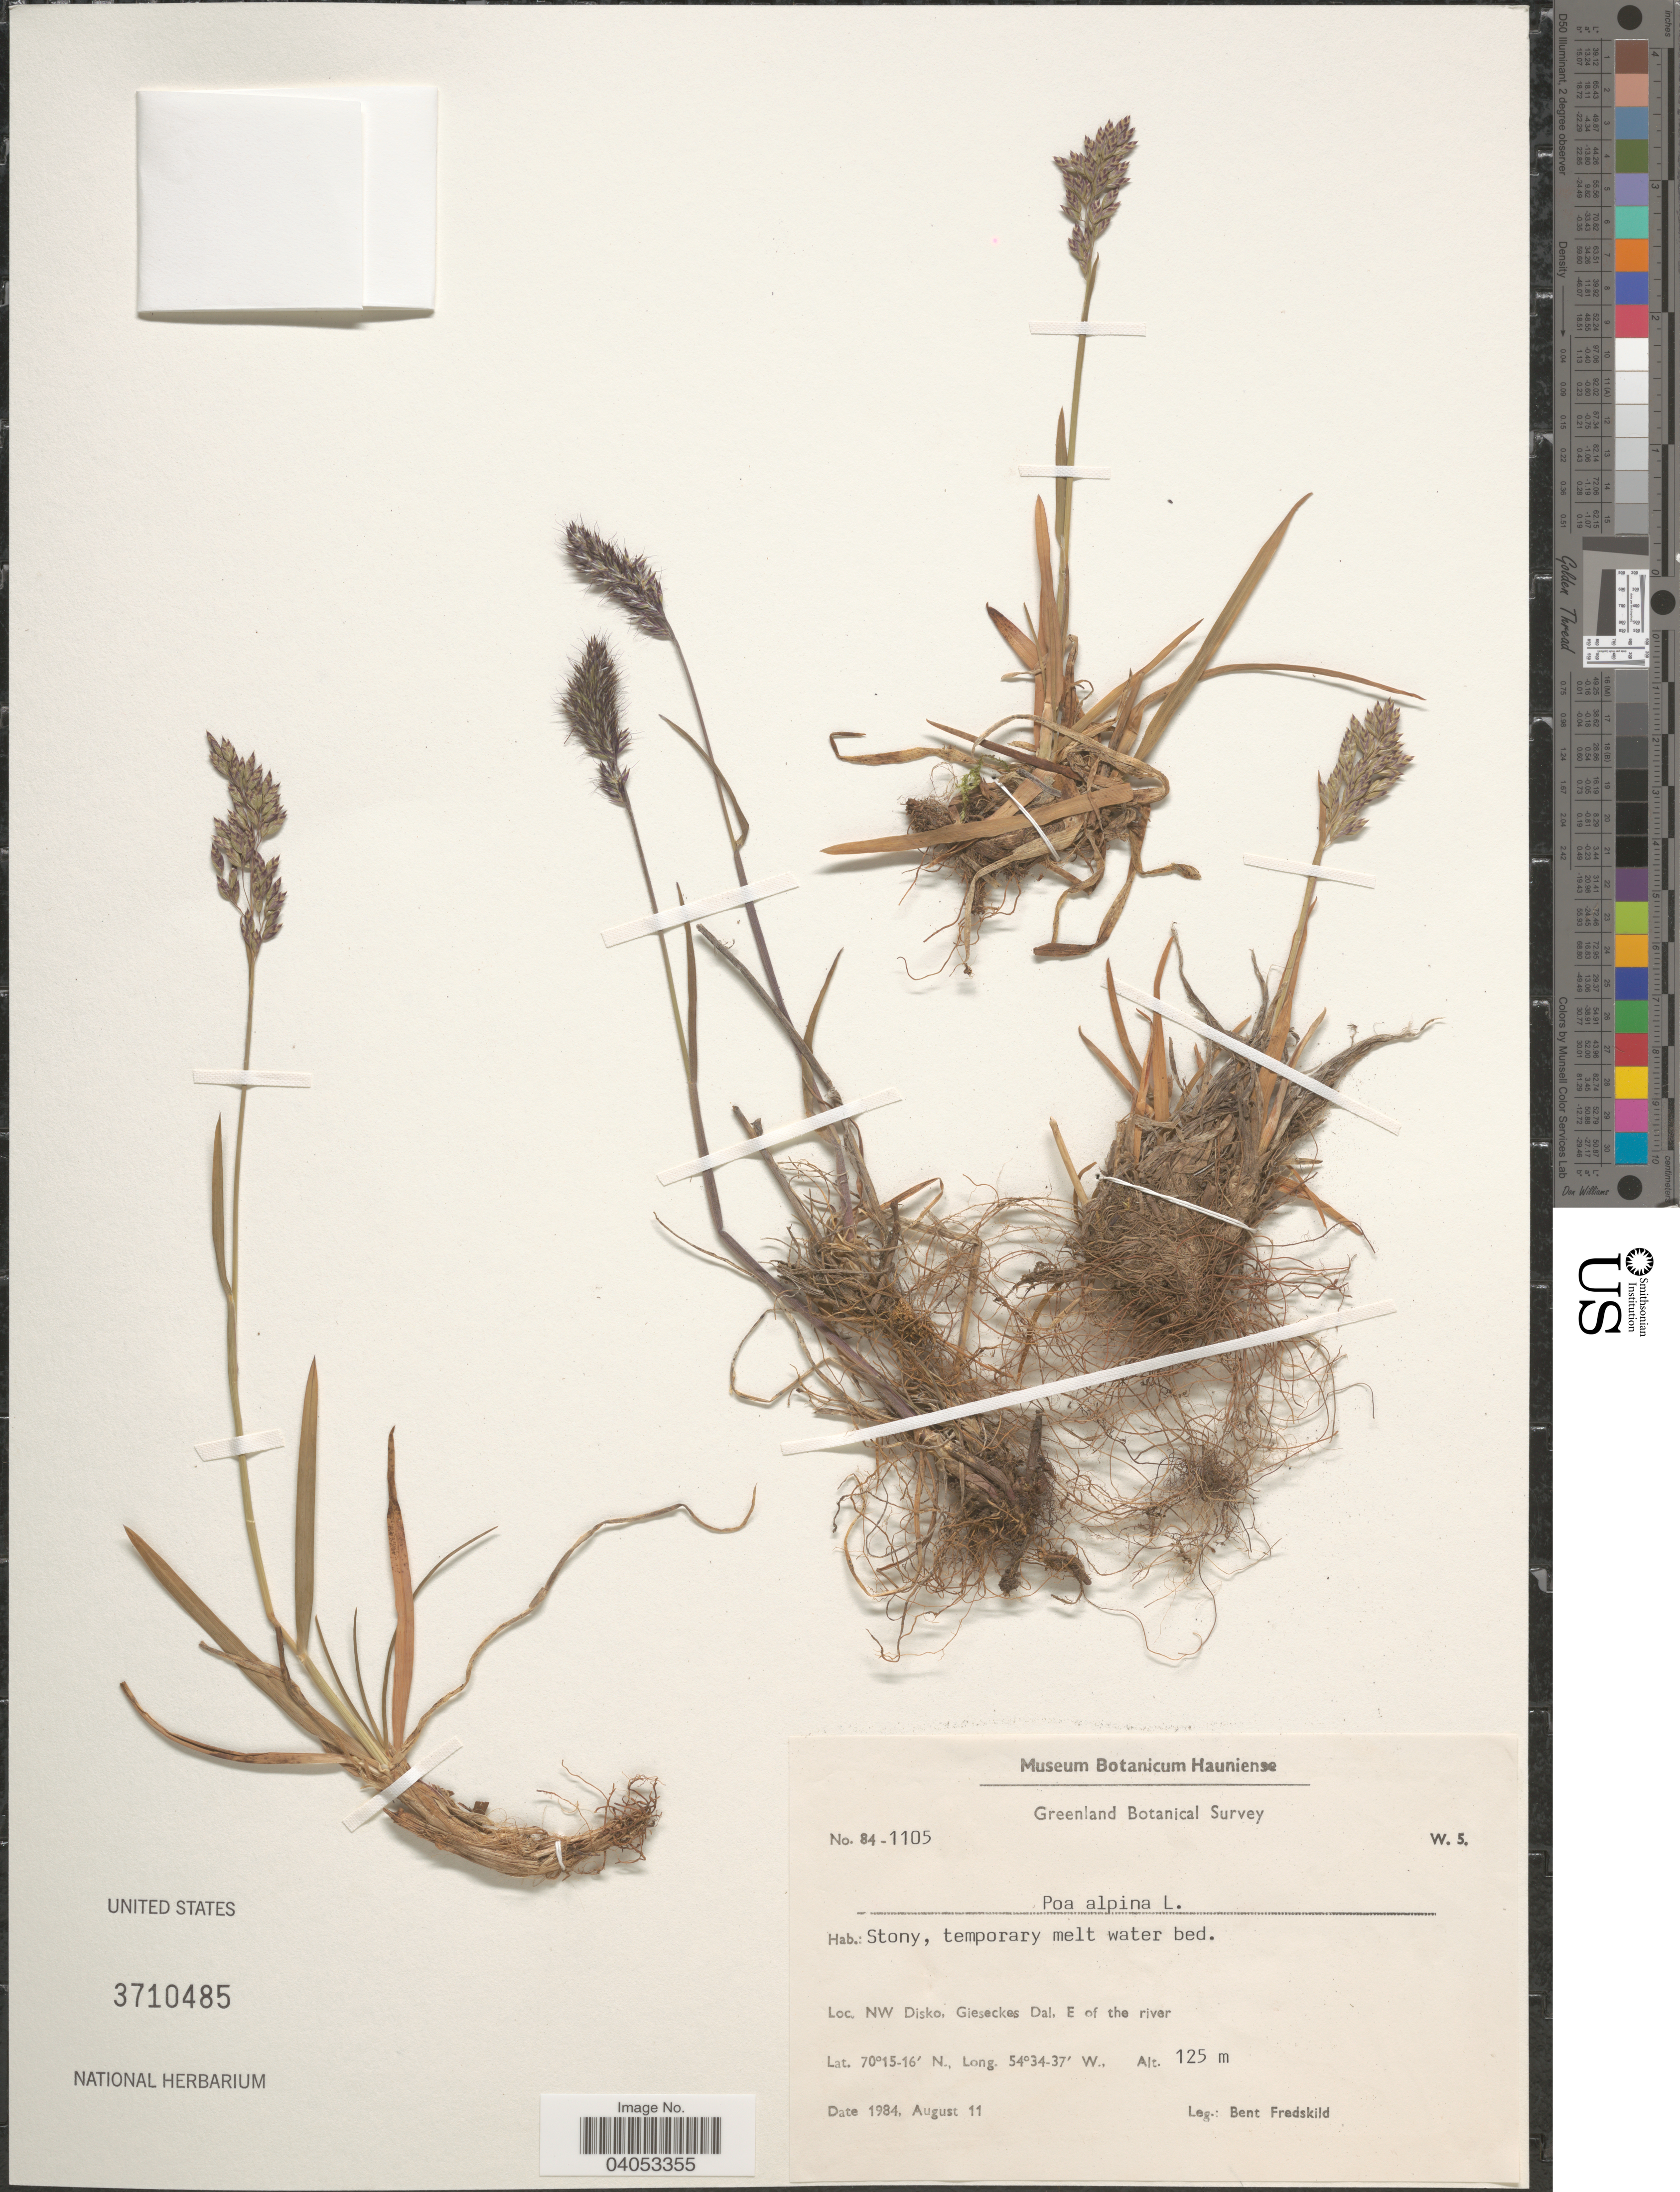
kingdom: Plantae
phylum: Tracheophyta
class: Liliopsida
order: Poales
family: Poaceae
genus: Poa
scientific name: Poa alpina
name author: L.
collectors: B. Fredskild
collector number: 84-1105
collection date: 1984-08-11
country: Greenland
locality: NW Disko, Gieseckes Dal, E of the river.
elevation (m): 125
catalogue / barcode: US 3710485